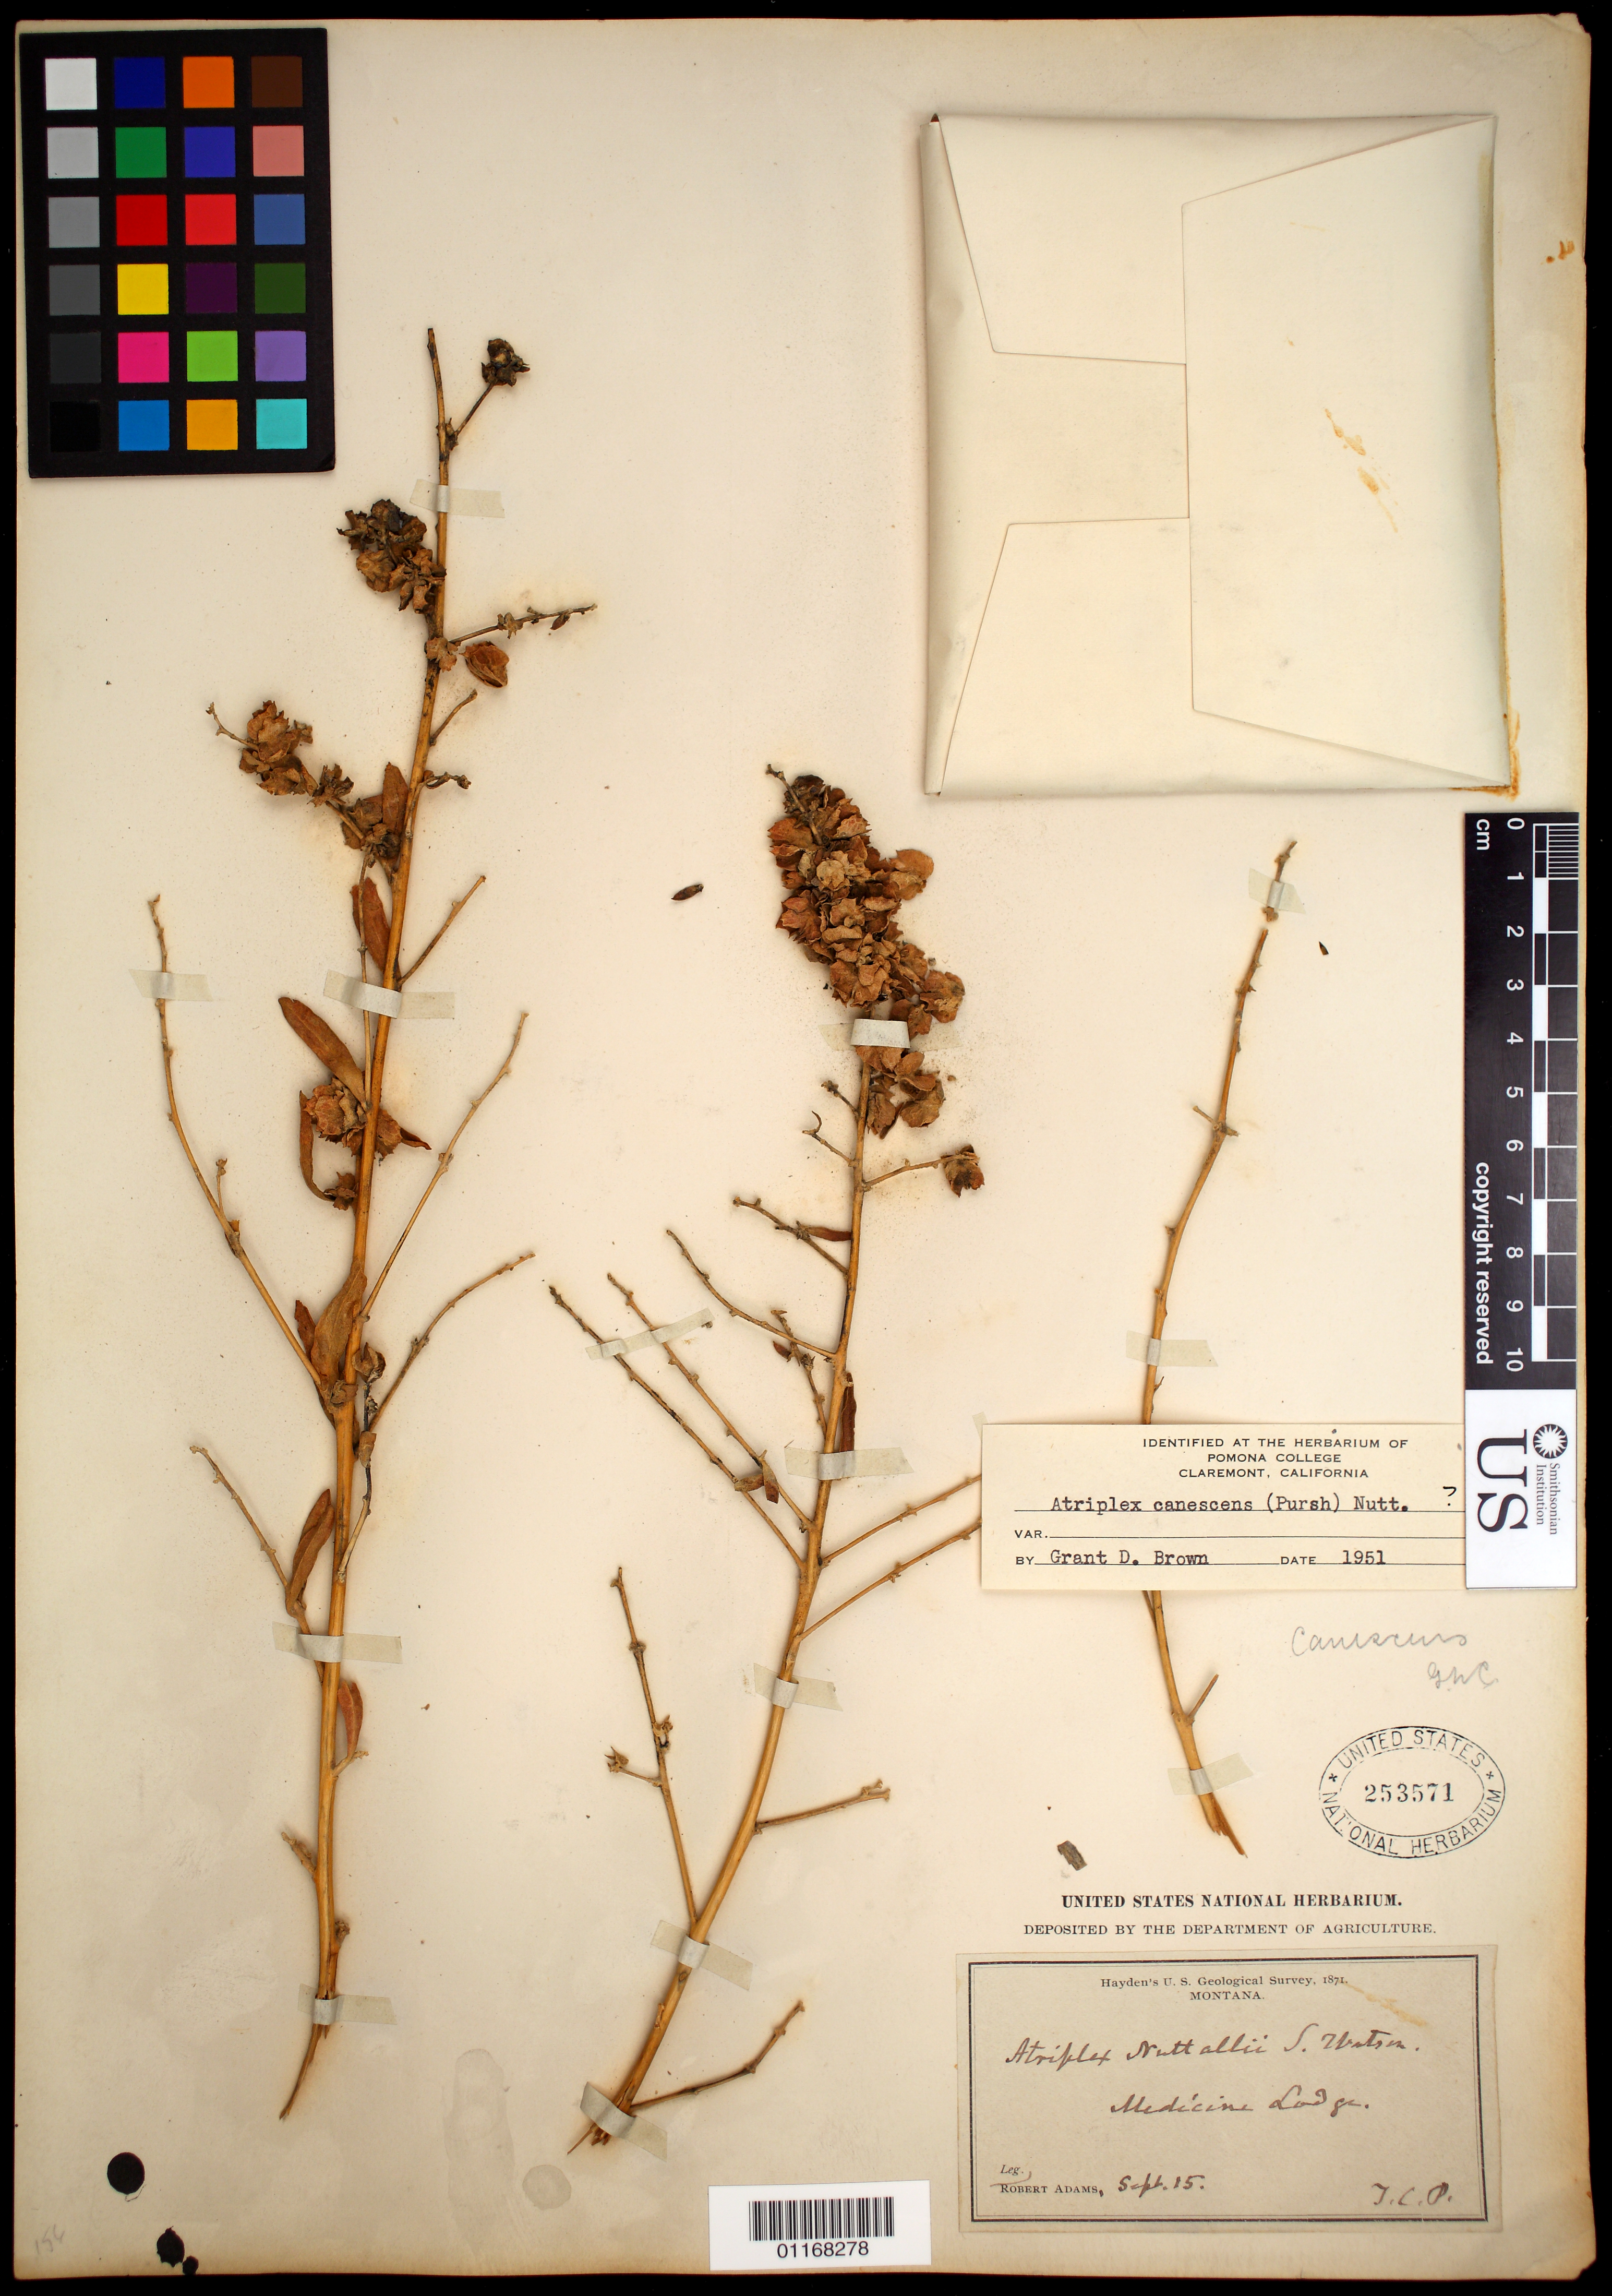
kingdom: Plantae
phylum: Tracheophyta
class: Magnoliopsida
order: Caryophyllales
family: Amaranthaceae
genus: Atriplex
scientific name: Atriplex canescens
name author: (Pursh) Nutt.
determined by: Brown, G. D.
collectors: R. Adams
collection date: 1871-09-15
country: United States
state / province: Montana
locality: Medicine L?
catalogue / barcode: US 253571